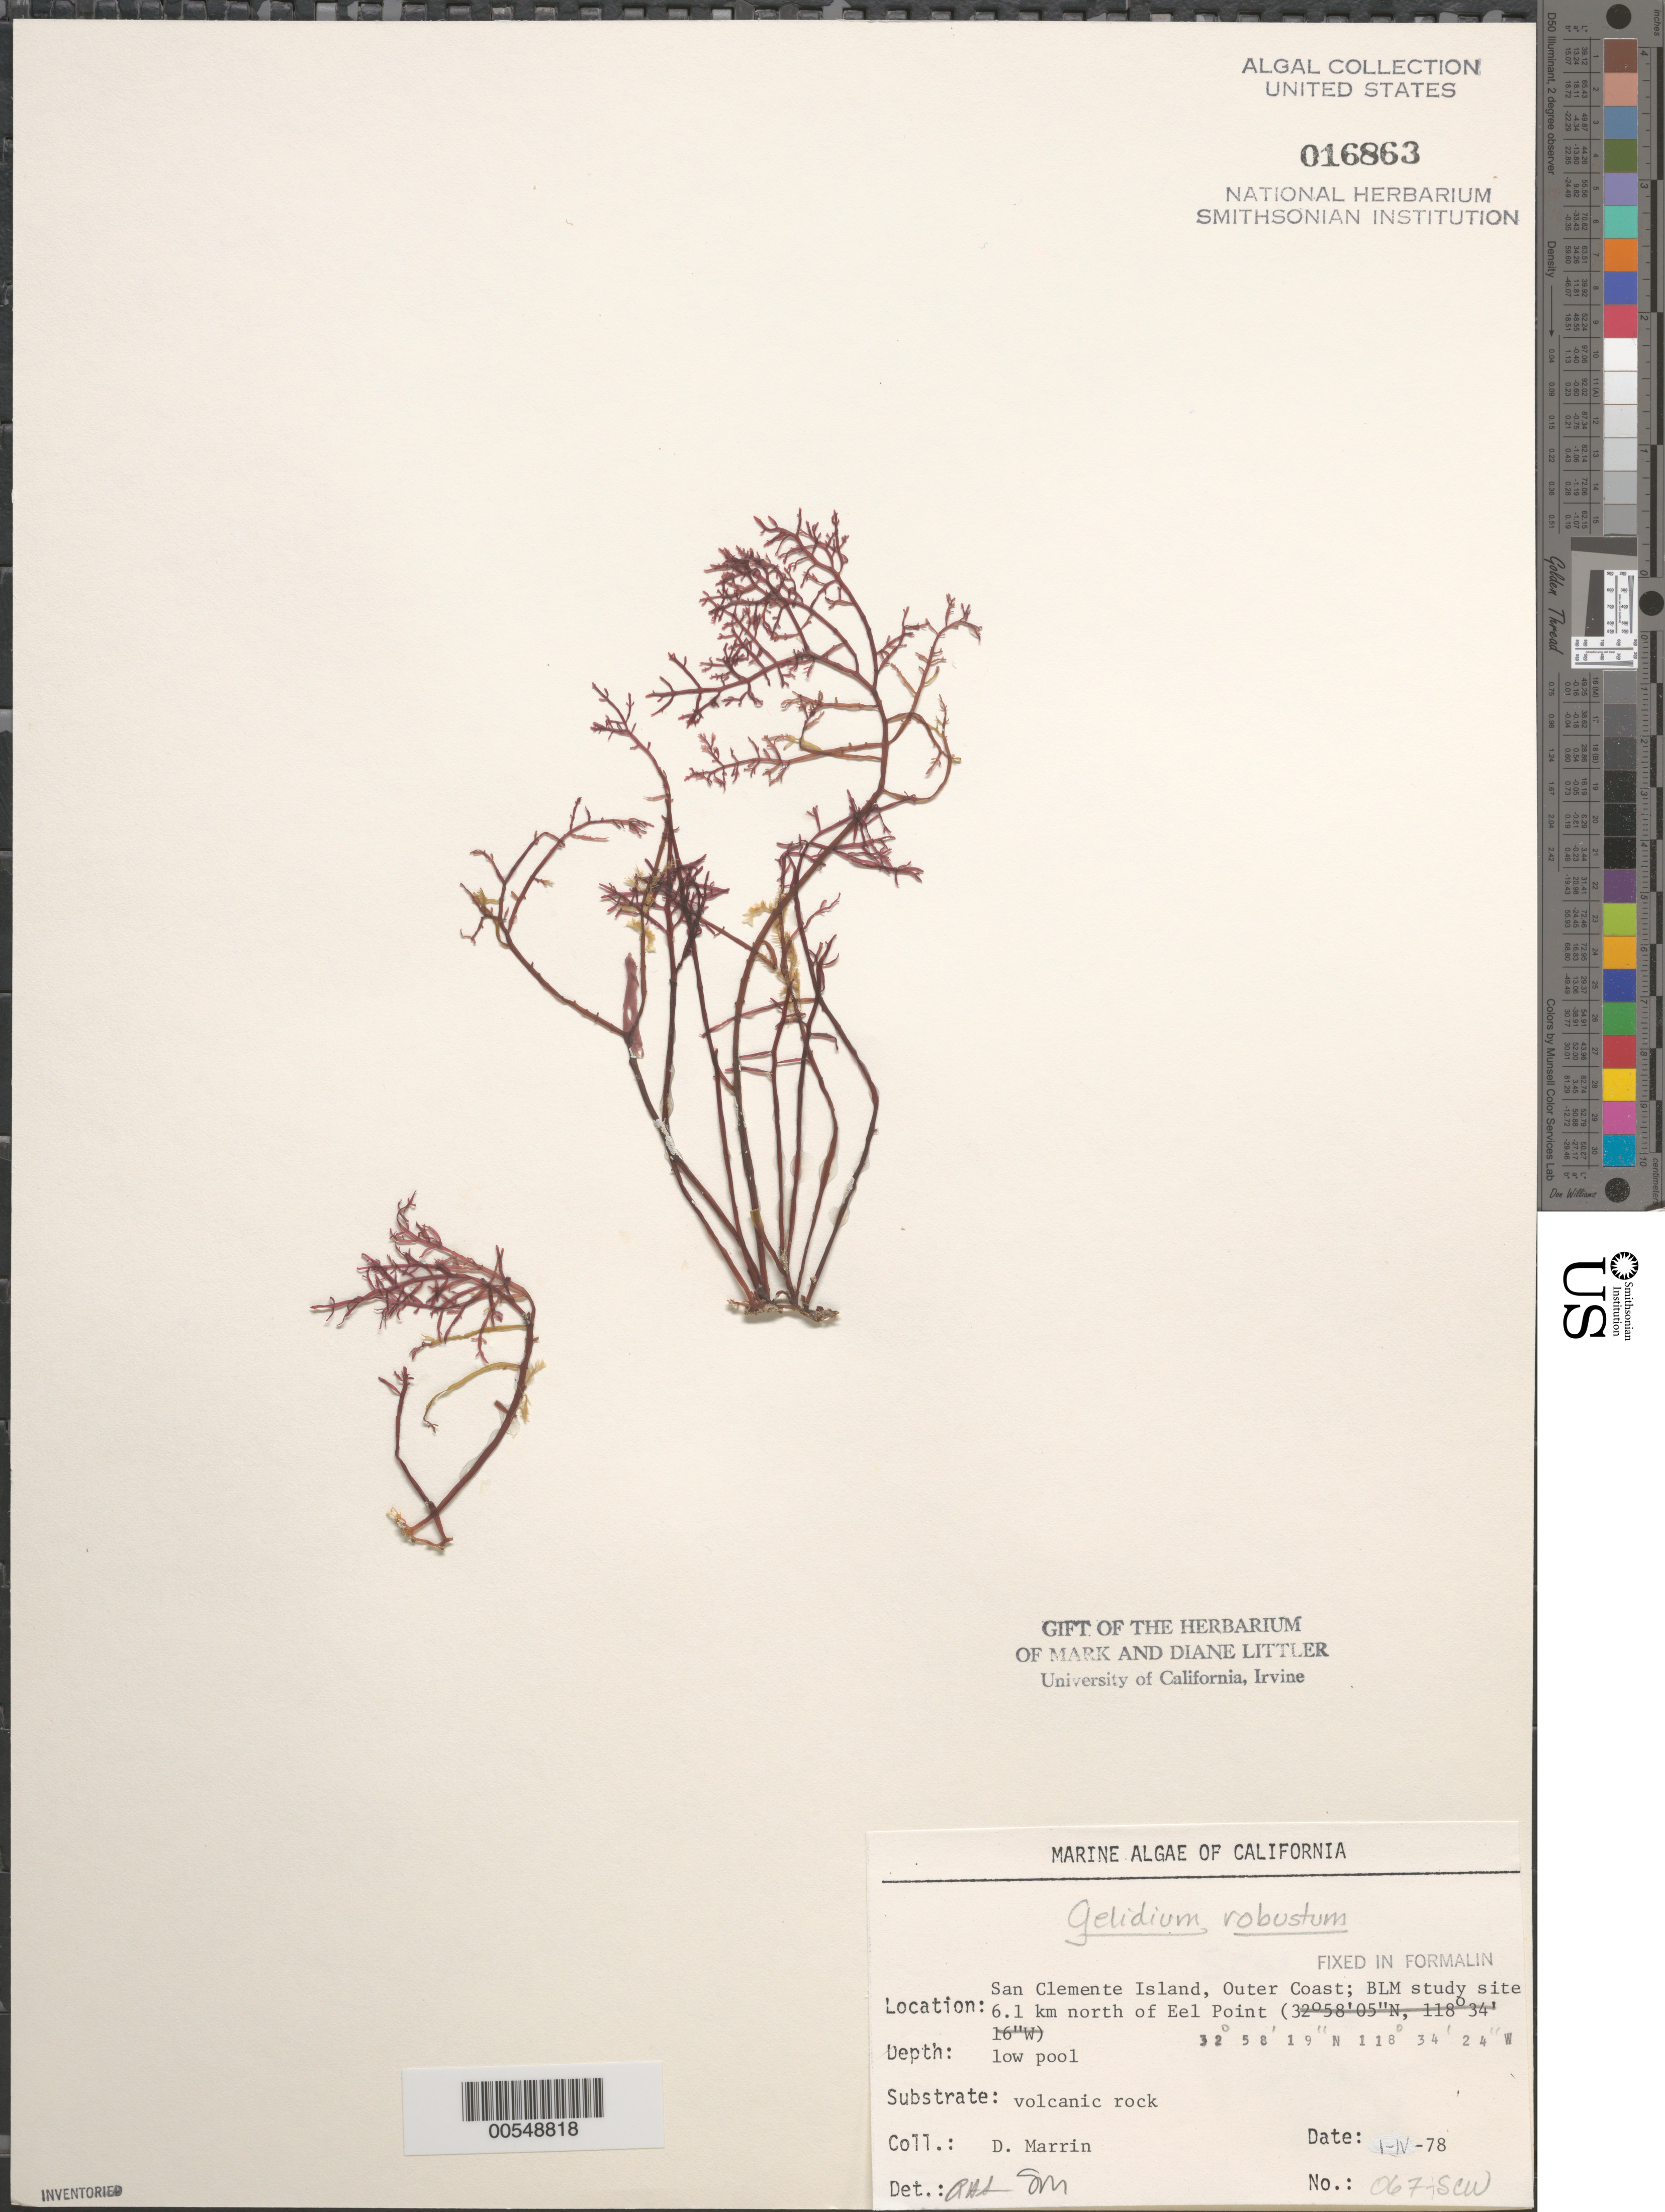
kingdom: Plantae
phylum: Rhodophyta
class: Florideophyceae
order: Gelidiales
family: Gelidiaceae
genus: Gelidium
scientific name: Gelidium robustum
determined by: Sims, Robert H.; Murray, S. N.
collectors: D. Marrin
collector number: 067-SCW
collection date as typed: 01 Apr 1978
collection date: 1978-04-01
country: United States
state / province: California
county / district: Los Angeles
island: San Clemente Island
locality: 6.1 km north of Eel Point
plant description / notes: BLM-SOCALBIGHT Rocky Intertidal Survey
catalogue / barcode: US 16863